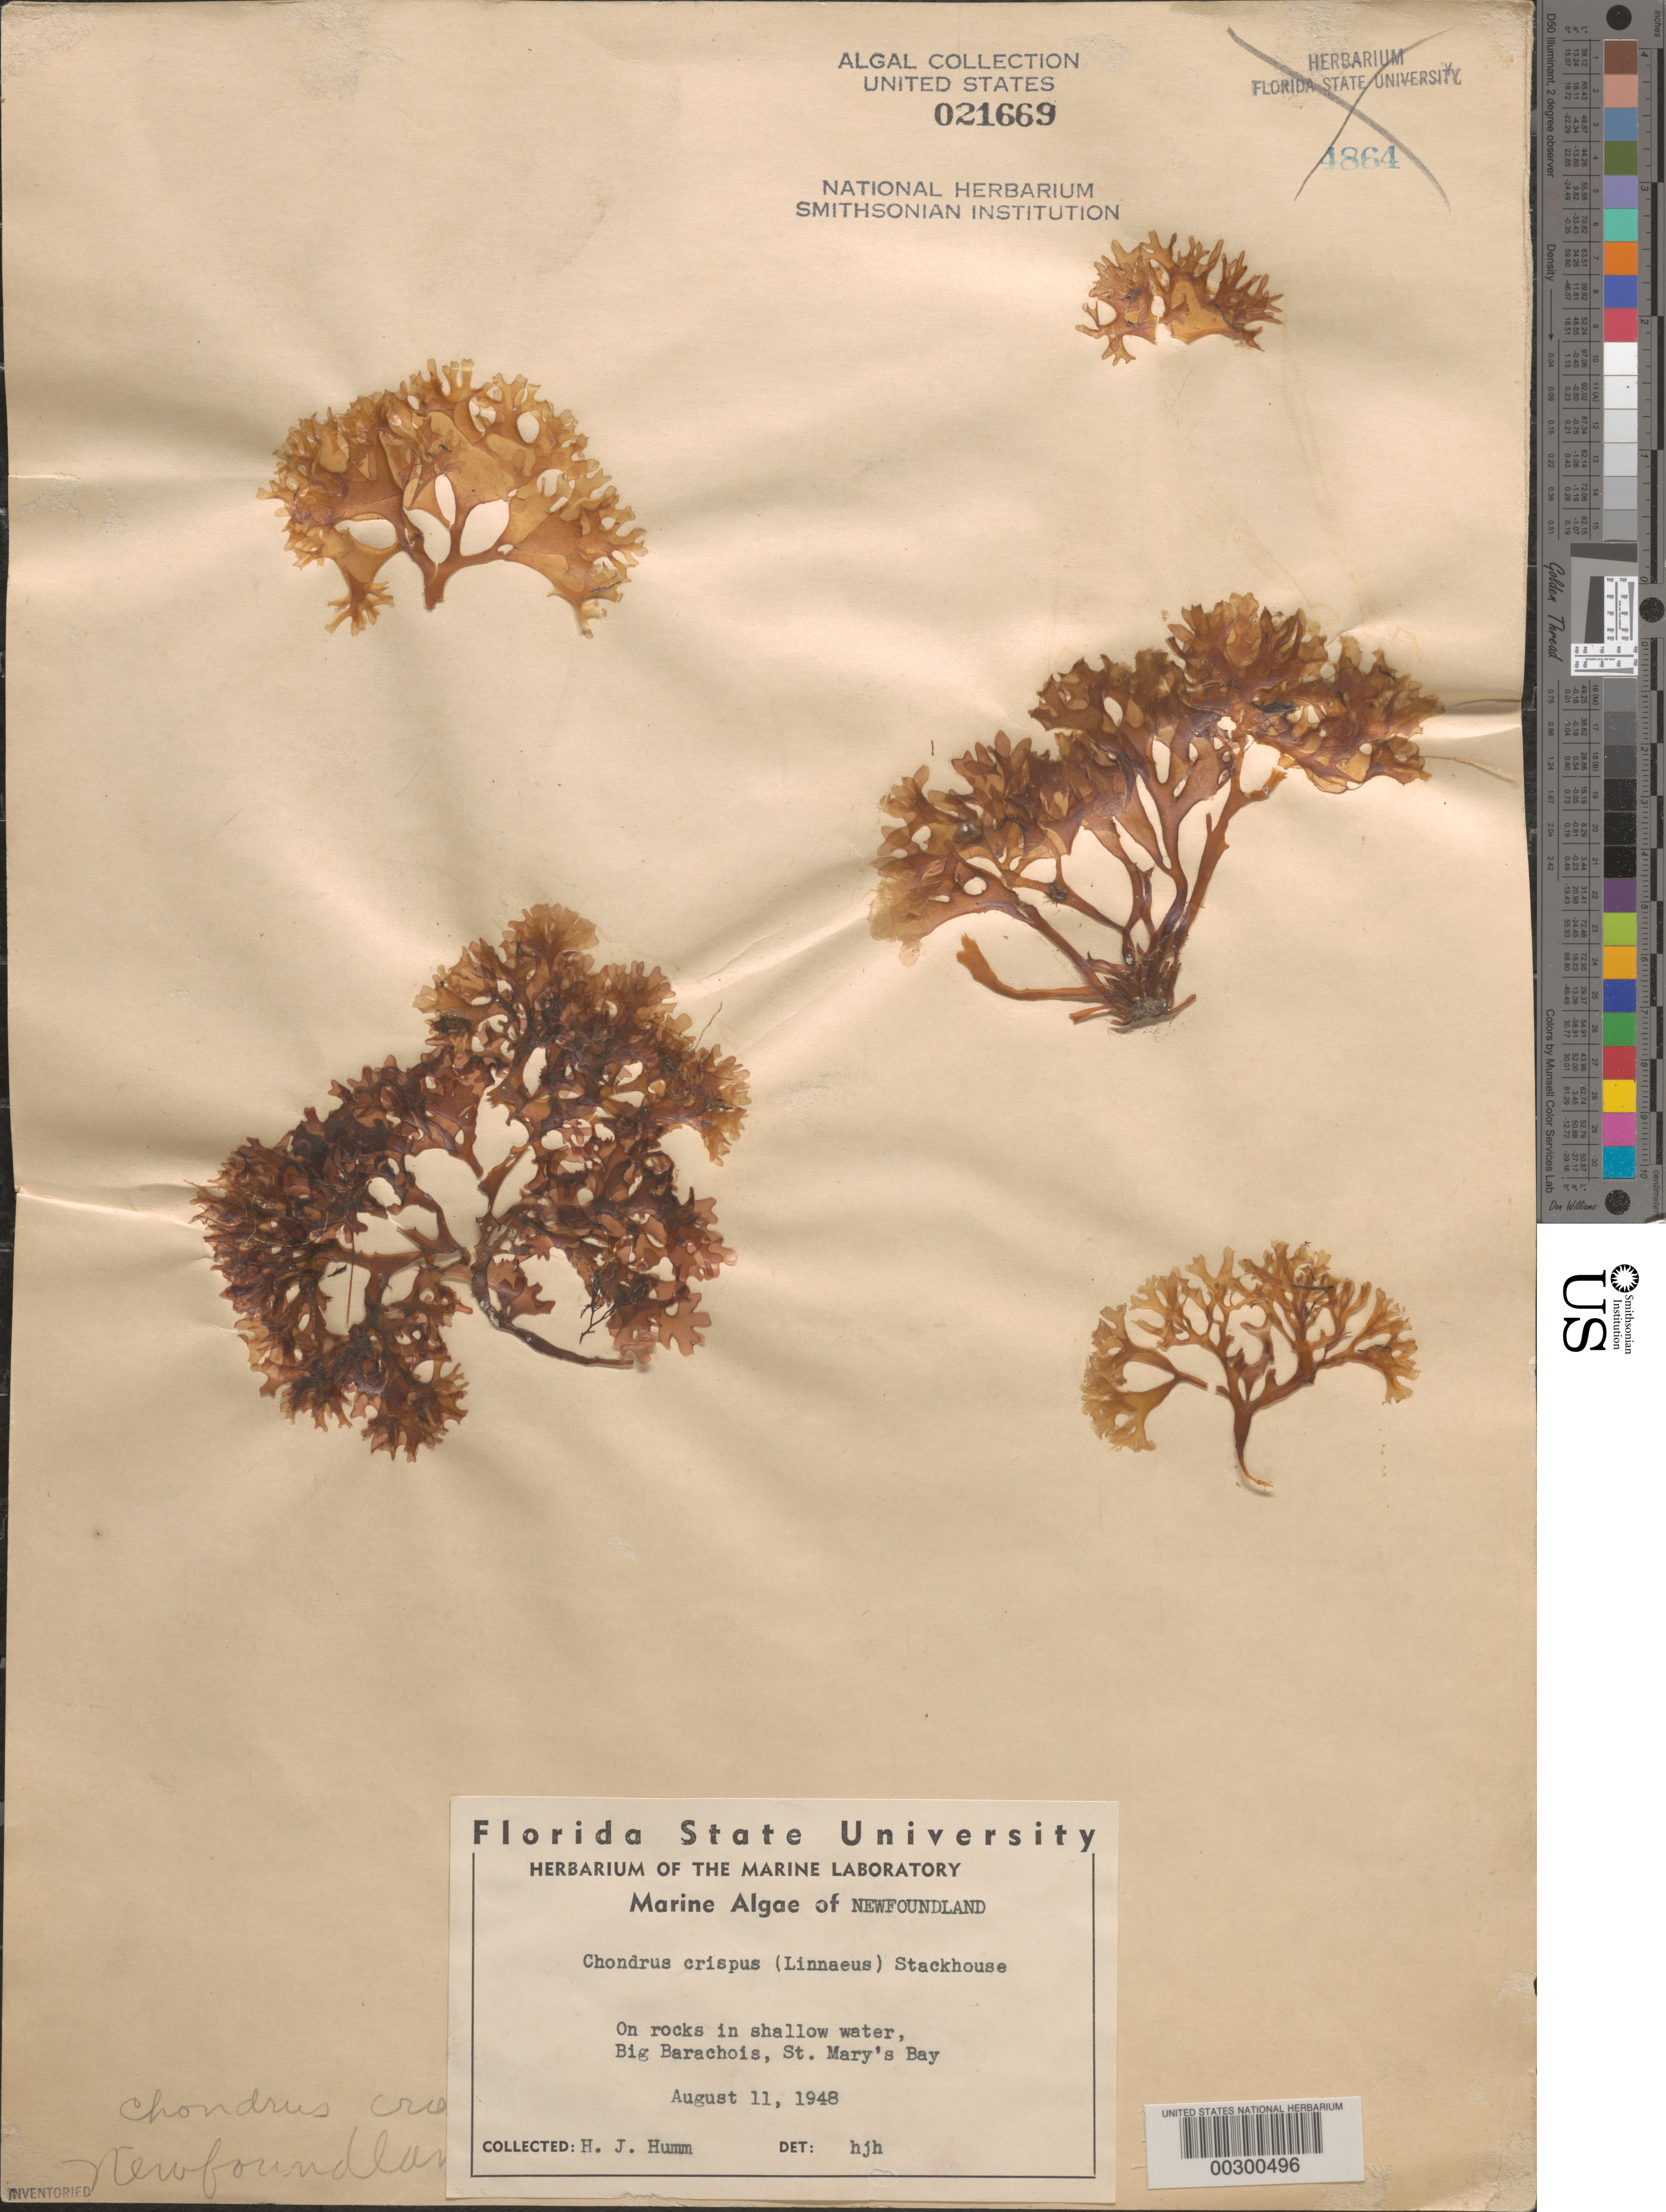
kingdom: Plantae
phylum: Rhodophyta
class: Florideophyceae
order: Gigartinales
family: Gigartinaceae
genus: Chondrus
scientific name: Chondrus crispus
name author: Stackh.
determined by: Humm, Harold J.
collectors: H. J. Humm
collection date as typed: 11 Aug 1948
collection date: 1948-08-11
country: Canada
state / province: Newfoundland and Labrador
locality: Big Barachois, St. Mary's Bay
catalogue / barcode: US 21669